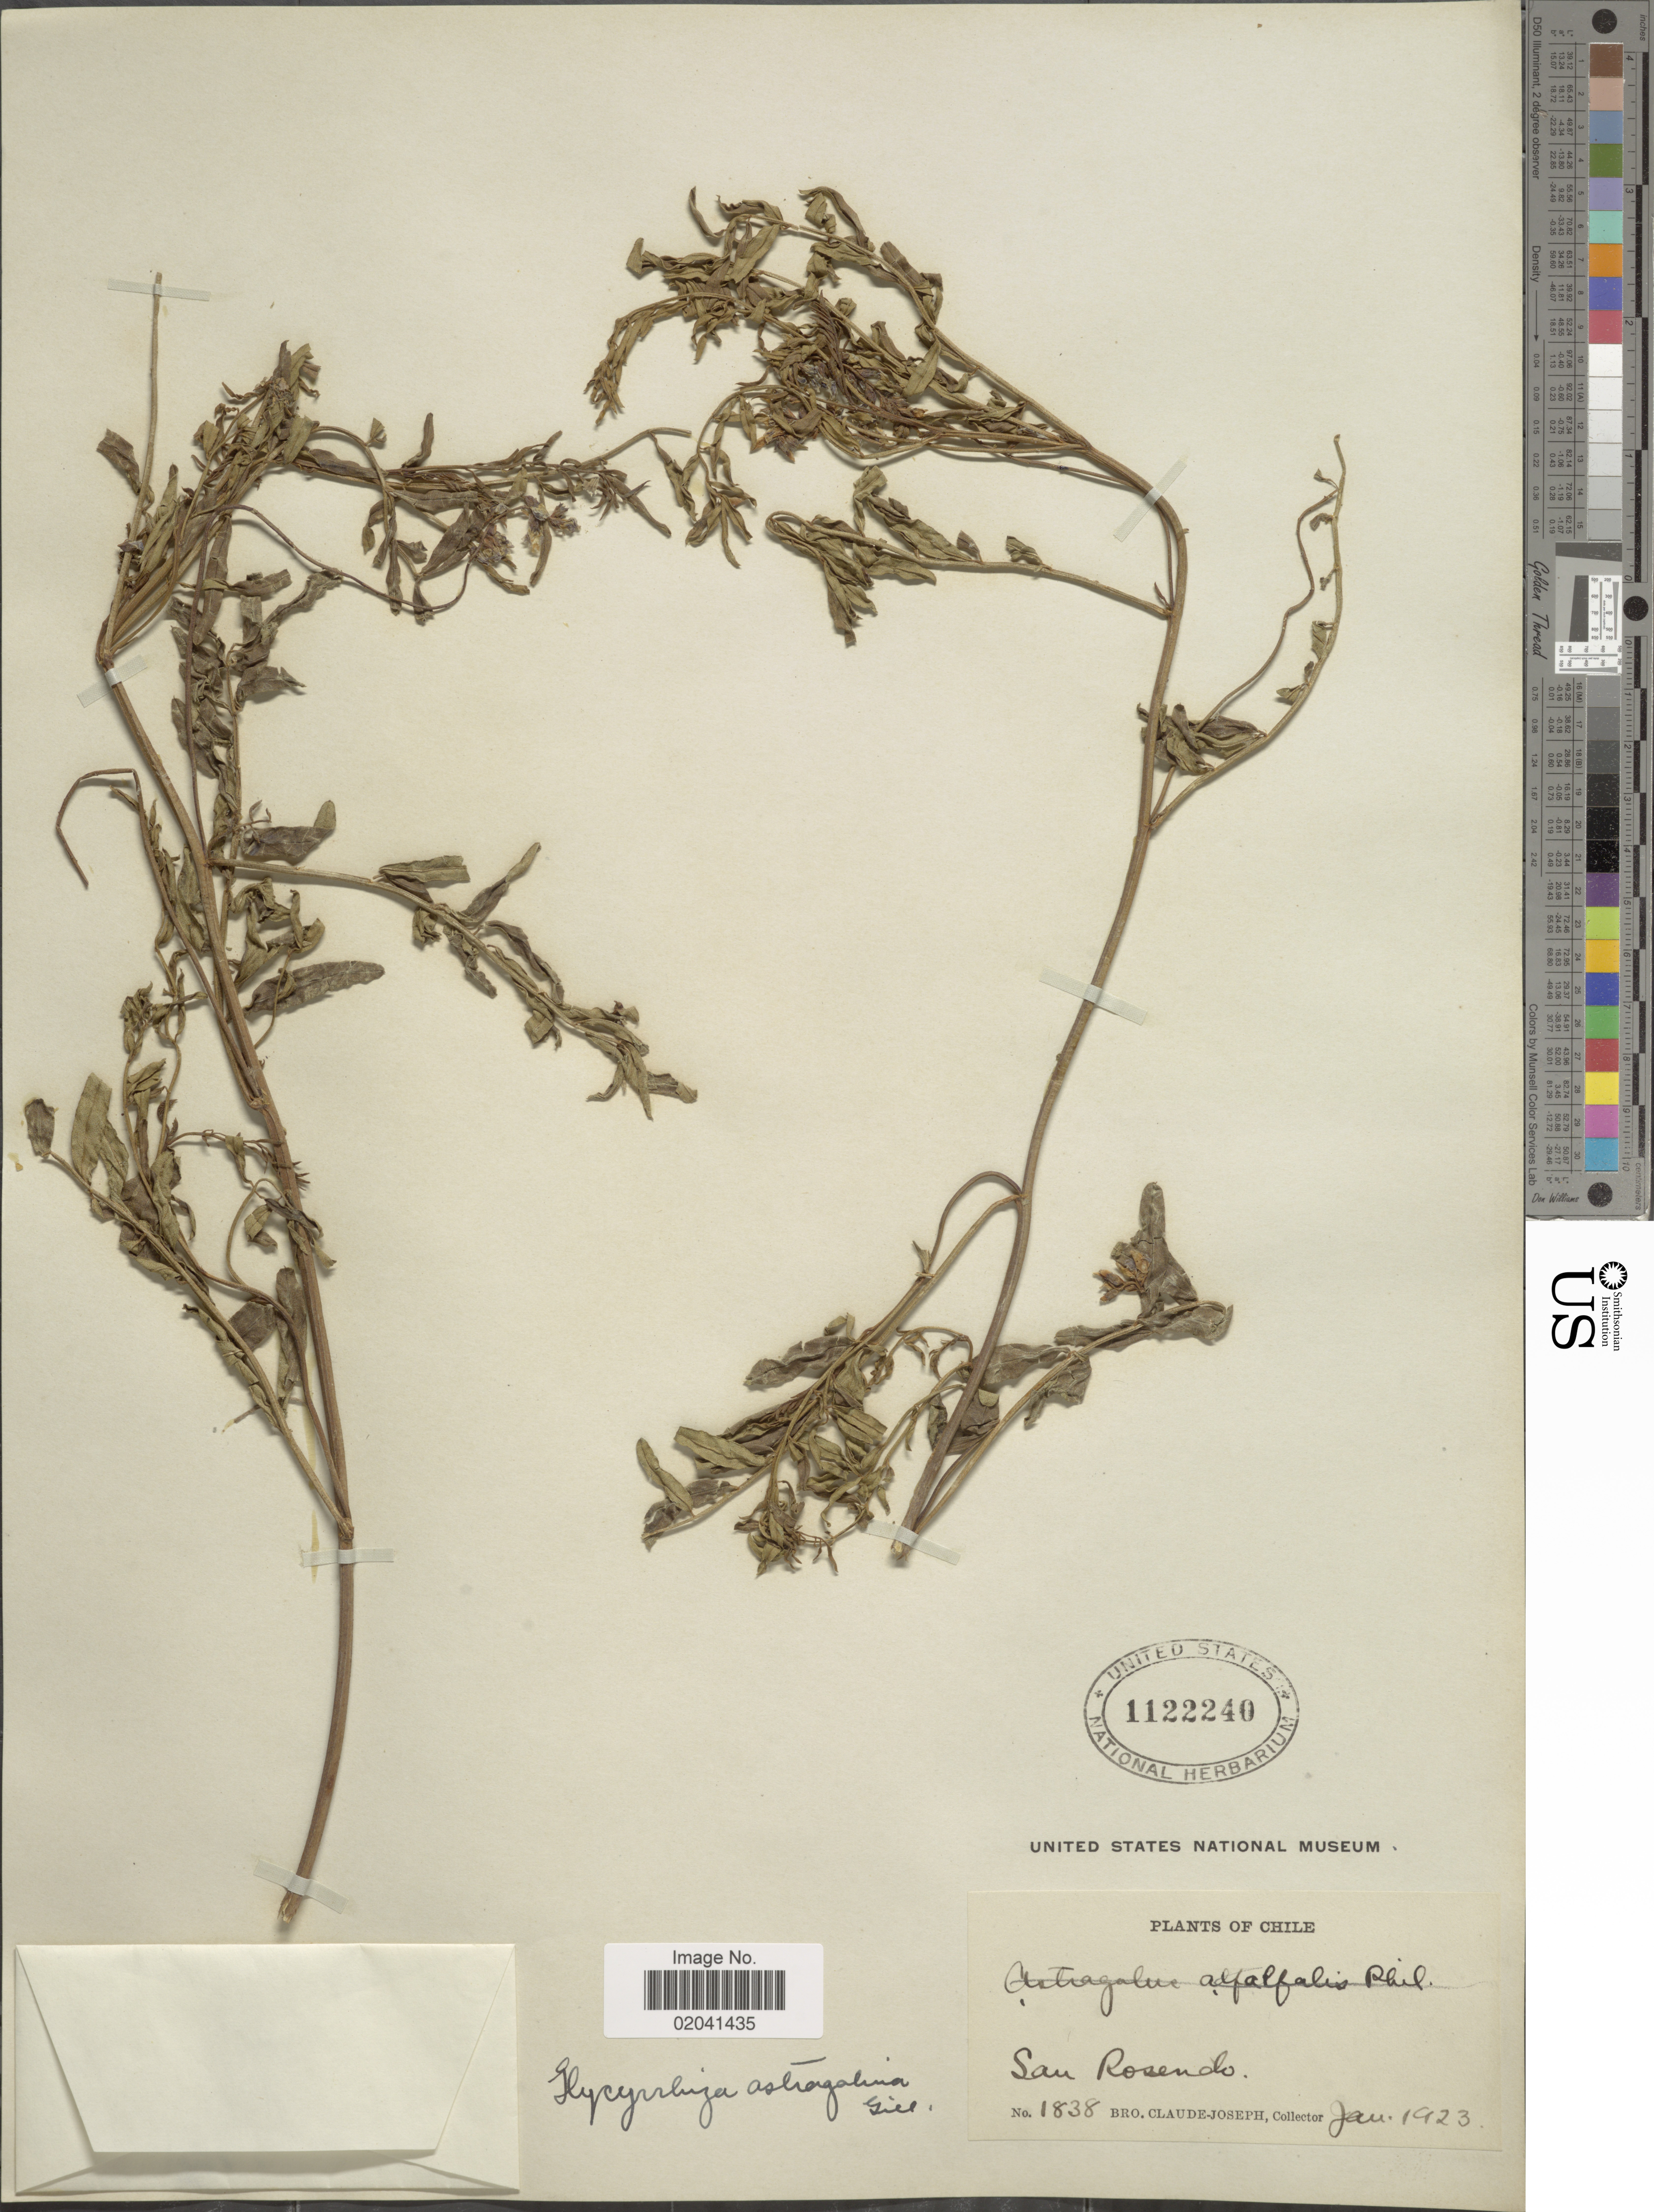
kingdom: Plantae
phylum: Tracheophyta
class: Magnoliopsida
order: Fabales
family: Fabaceae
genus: Glycyrrhiza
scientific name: Glycyrrhiza astragalina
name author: Gillies ex Hook. & Arn.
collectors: Bro. Claude-Joseph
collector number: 1838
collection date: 1923-01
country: Chile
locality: San Rosendo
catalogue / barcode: US 1122240